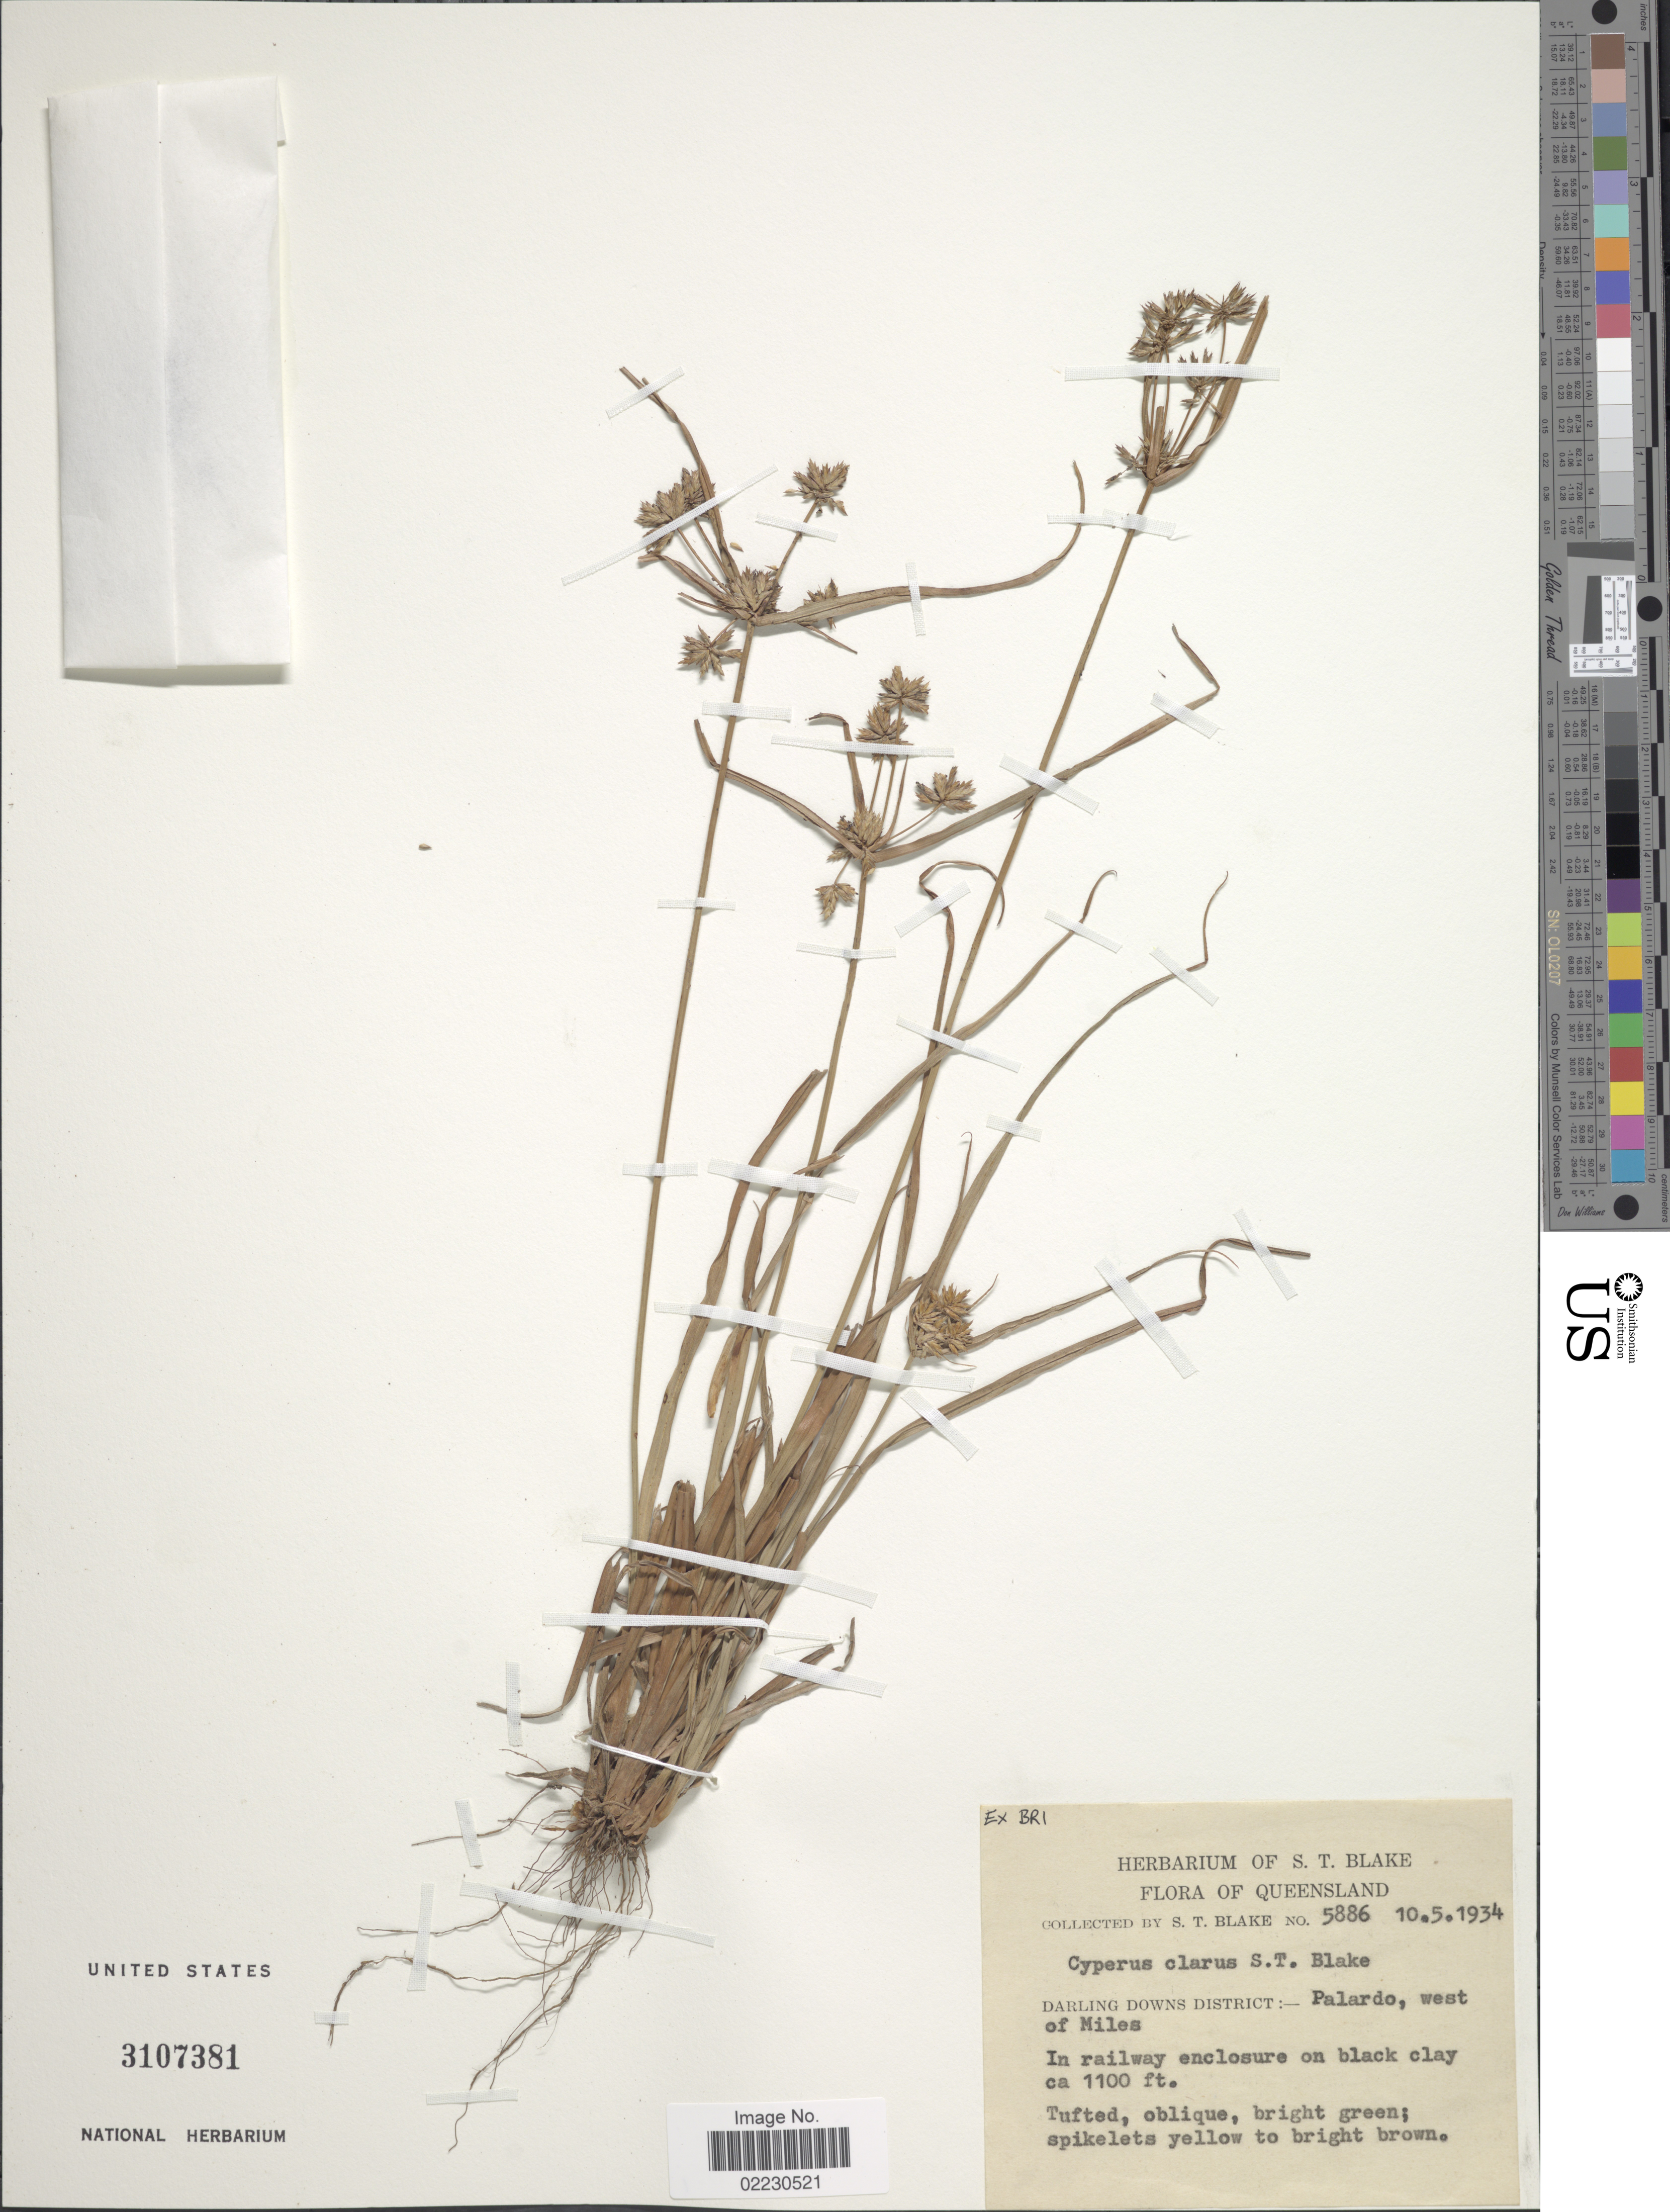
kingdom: Plantae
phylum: Tracheophyta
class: Liliopsida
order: Poales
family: Cyperaceae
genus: Cyperus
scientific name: Cyperus clarus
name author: S.T. Blake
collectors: S. T. Blake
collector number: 5886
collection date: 1934-05-10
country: Australia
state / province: Queensland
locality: Darling Downs District: Palardo, west of Miles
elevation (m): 335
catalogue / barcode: US 3107381